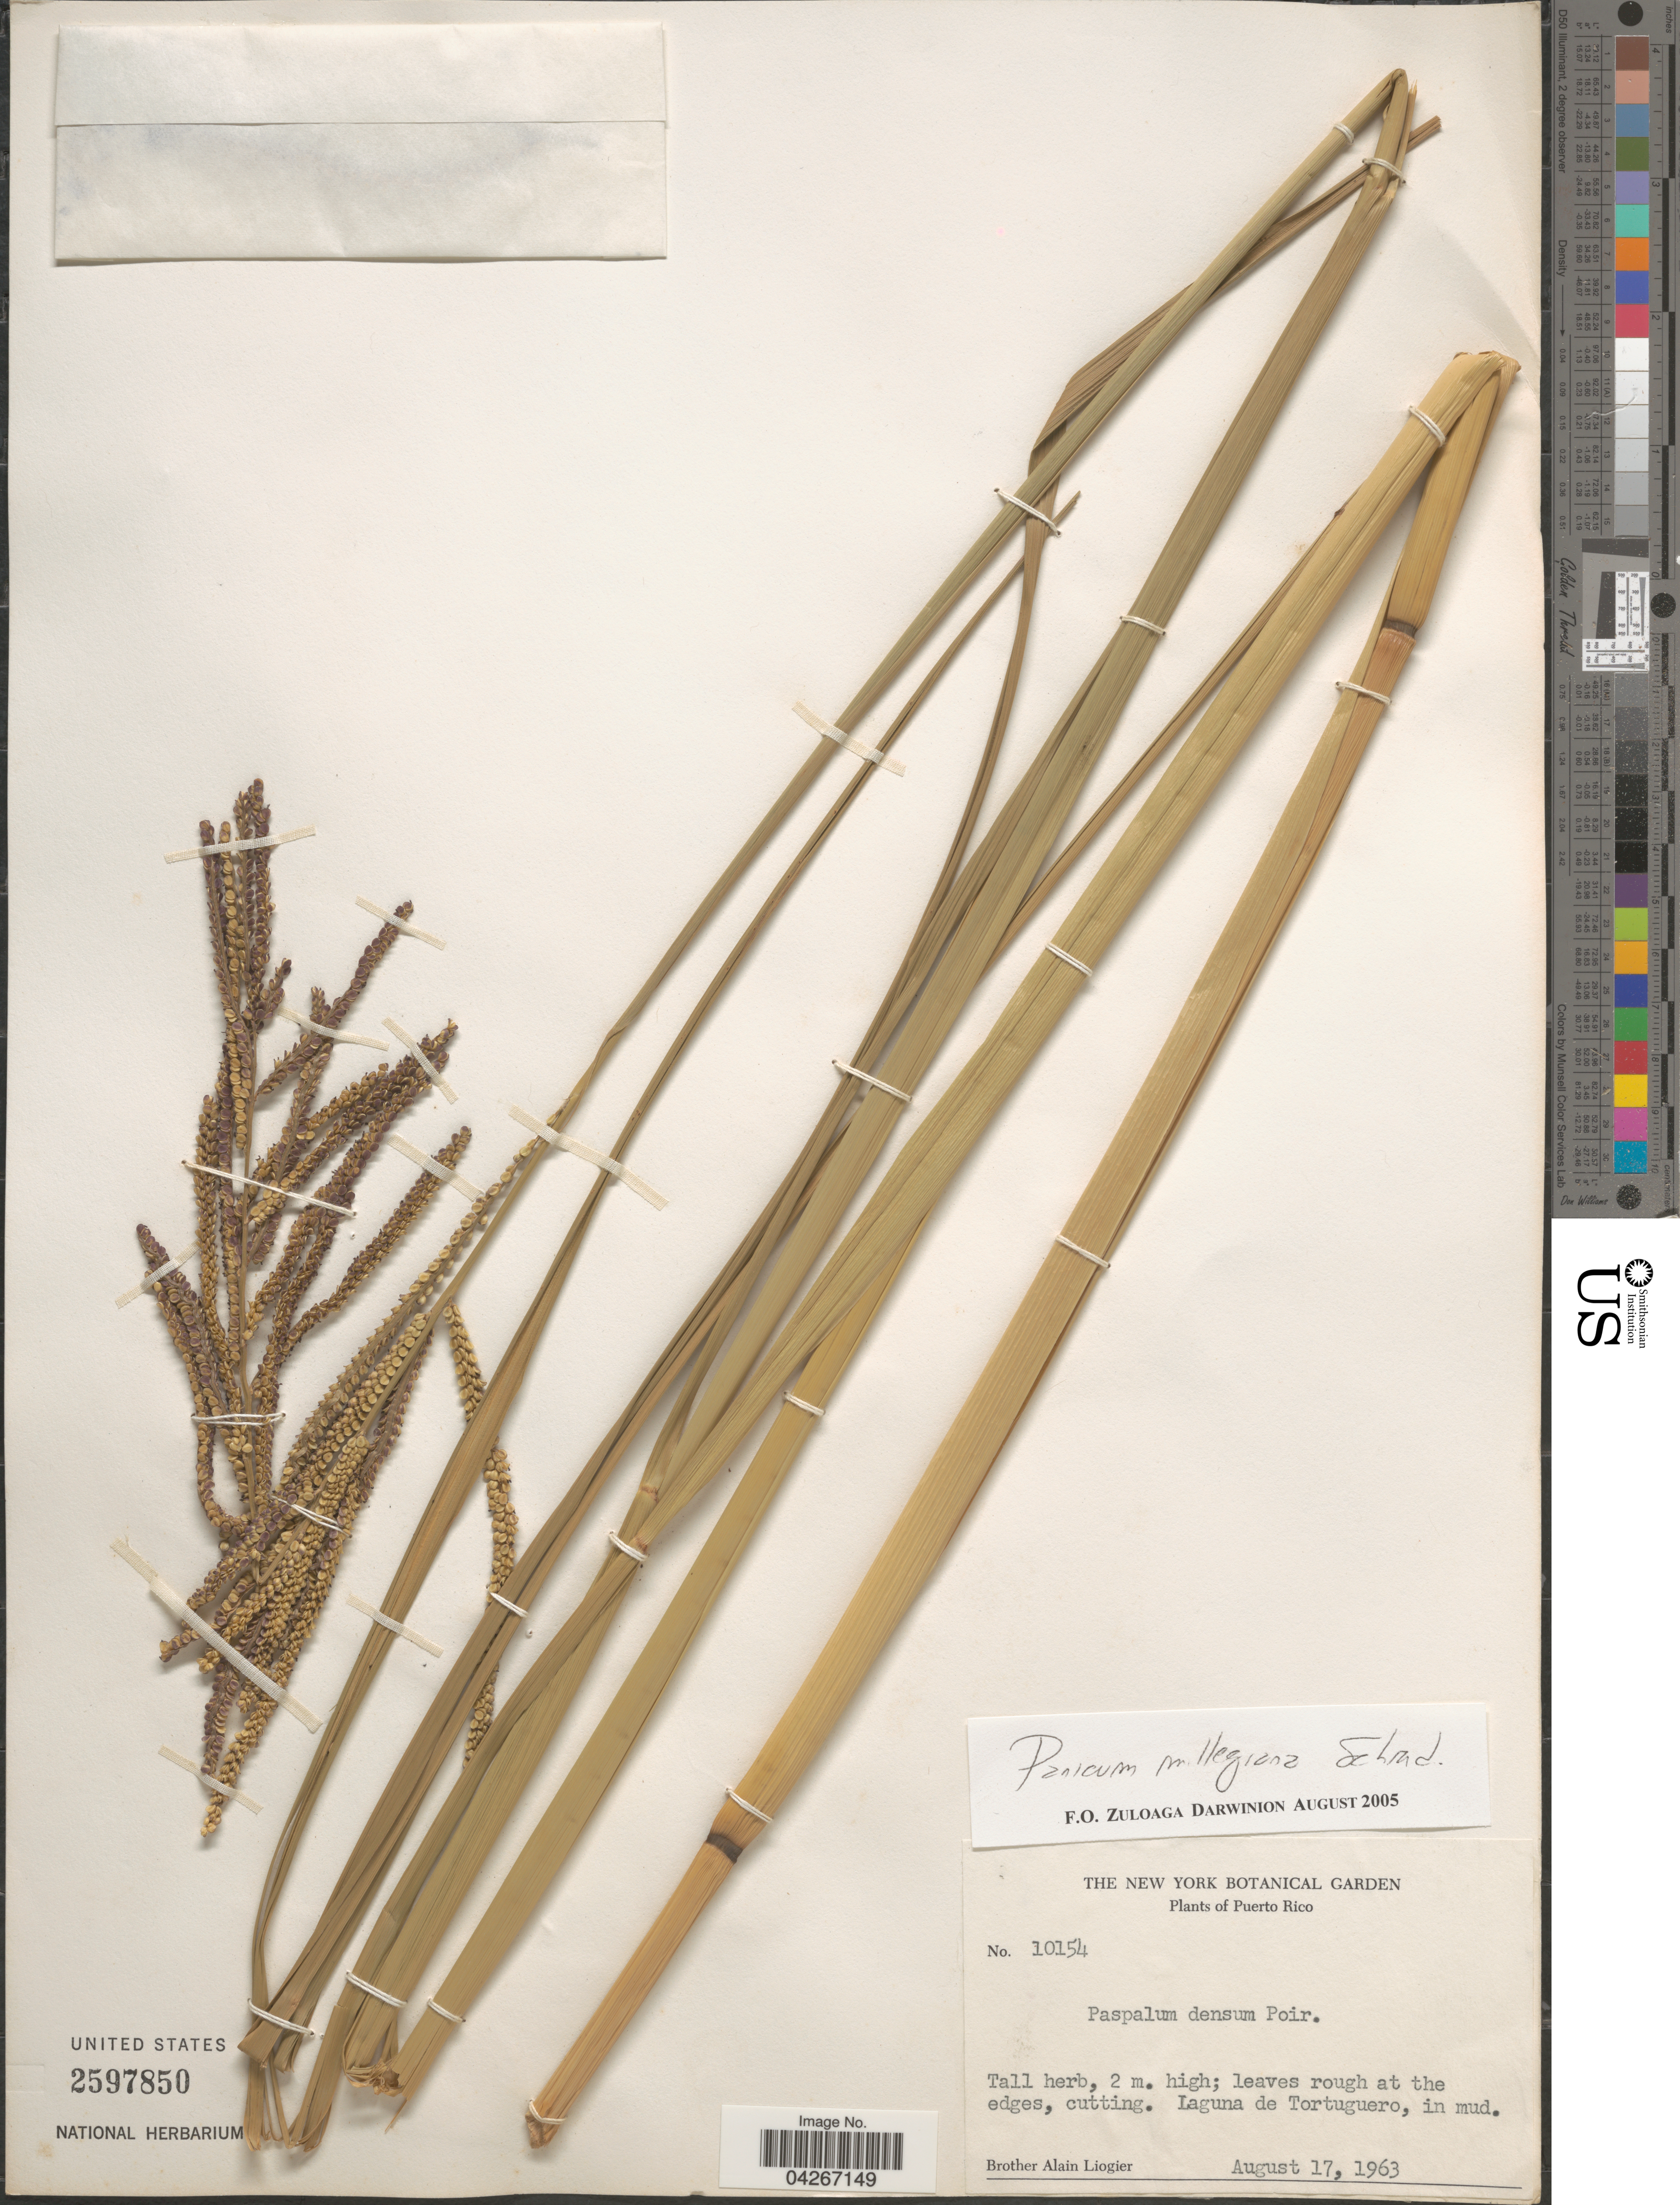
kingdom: Plantae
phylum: Tracheophyta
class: Liliopsida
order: Poales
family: Poaceae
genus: Paspalum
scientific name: Paspalum millegrana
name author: Schrad.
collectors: A. H. Liogier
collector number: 10154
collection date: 1963-08-17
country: Puerto Rico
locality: Laguna de Tortuguero.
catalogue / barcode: US 2597850